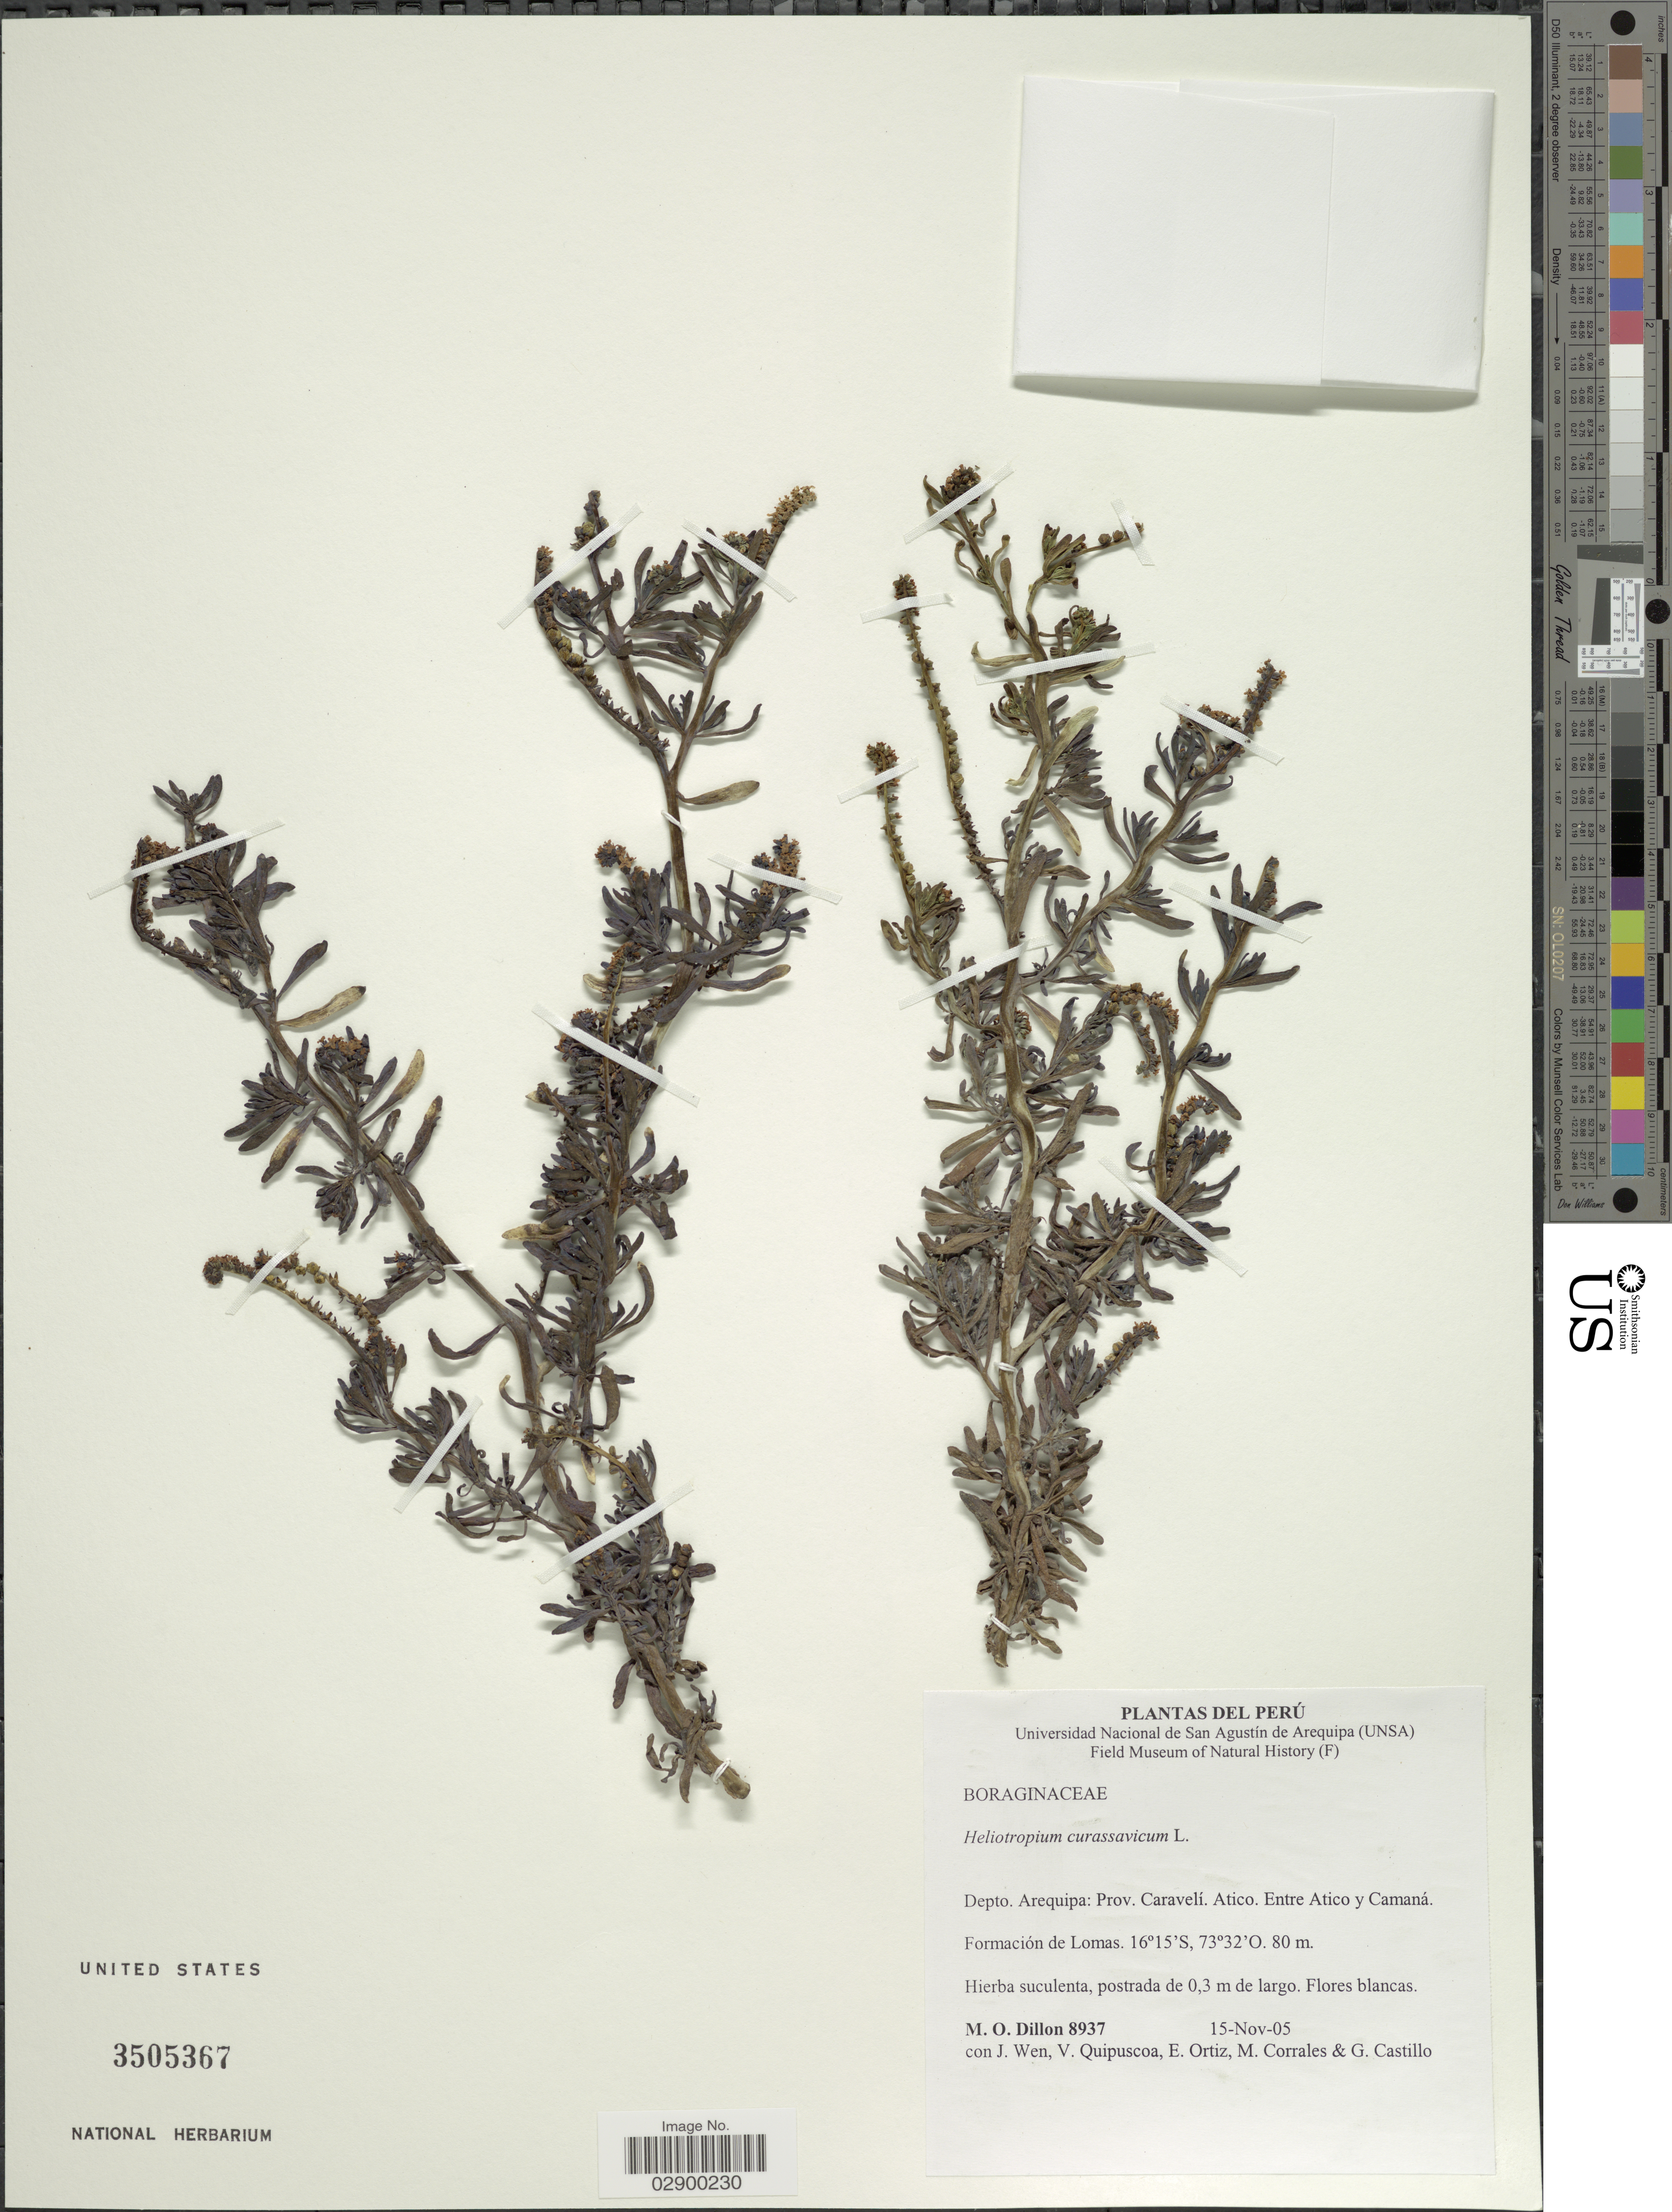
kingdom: Plantae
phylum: Tracheophyta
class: Magnoliopsida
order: Boraginales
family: Heliotropiaceae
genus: Heliotropium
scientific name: Heliotropium curassavicum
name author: L.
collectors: M. O. Dillon, J. Wen, V. Quipuscoa, E. Ortiz & et al.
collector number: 8937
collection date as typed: Transcribed d/m/y: 15/11/5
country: Peru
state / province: Arequipa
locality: Depto. Arequipa: Prov. Caravelí, Atico, Entre Atico y Camaná.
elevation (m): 80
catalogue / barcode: US 3505367